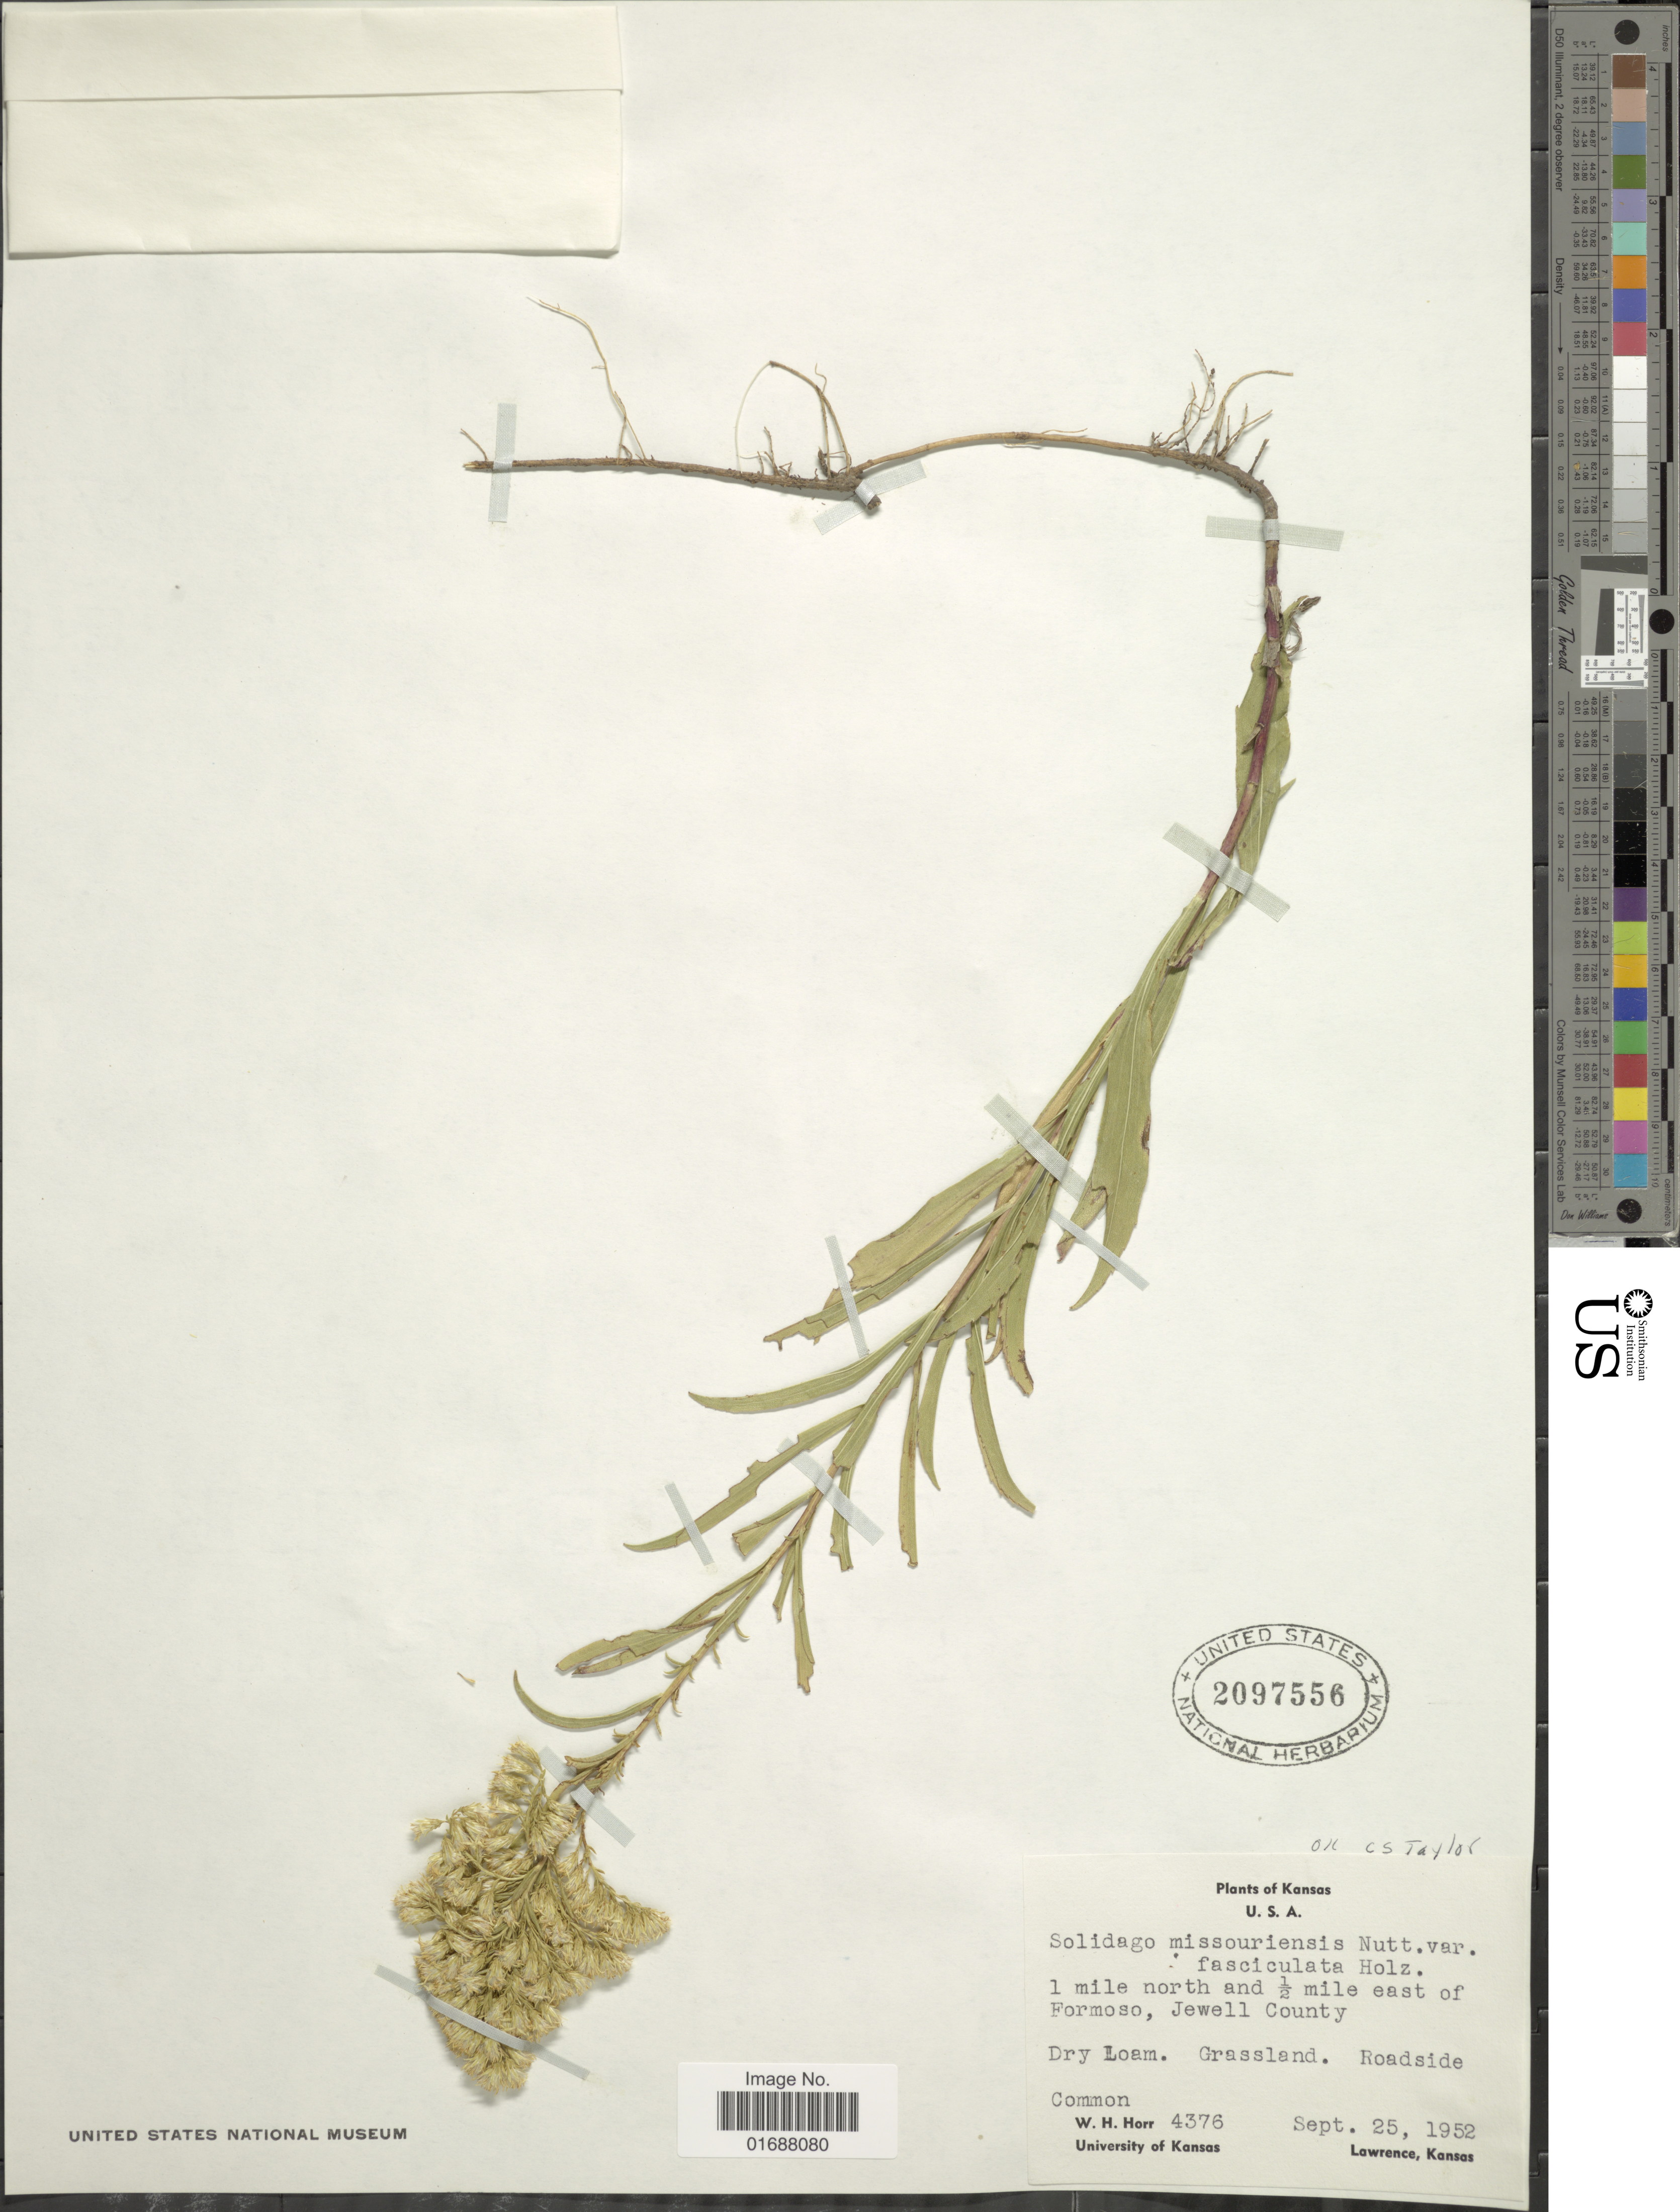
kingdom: Plantae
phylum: Tracheophyta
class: Magnoliopsida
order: Asterales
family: Asteraceae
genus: Solidago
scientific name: Solidago missouriensis var. fasciculata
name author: Holz.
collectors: W. H. Horr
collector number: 4376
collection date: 1952-09-25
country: United States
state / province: Kansas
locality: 1 mile north and ½ mile east of Formoso, Jewell County.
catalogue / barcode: US 2097556